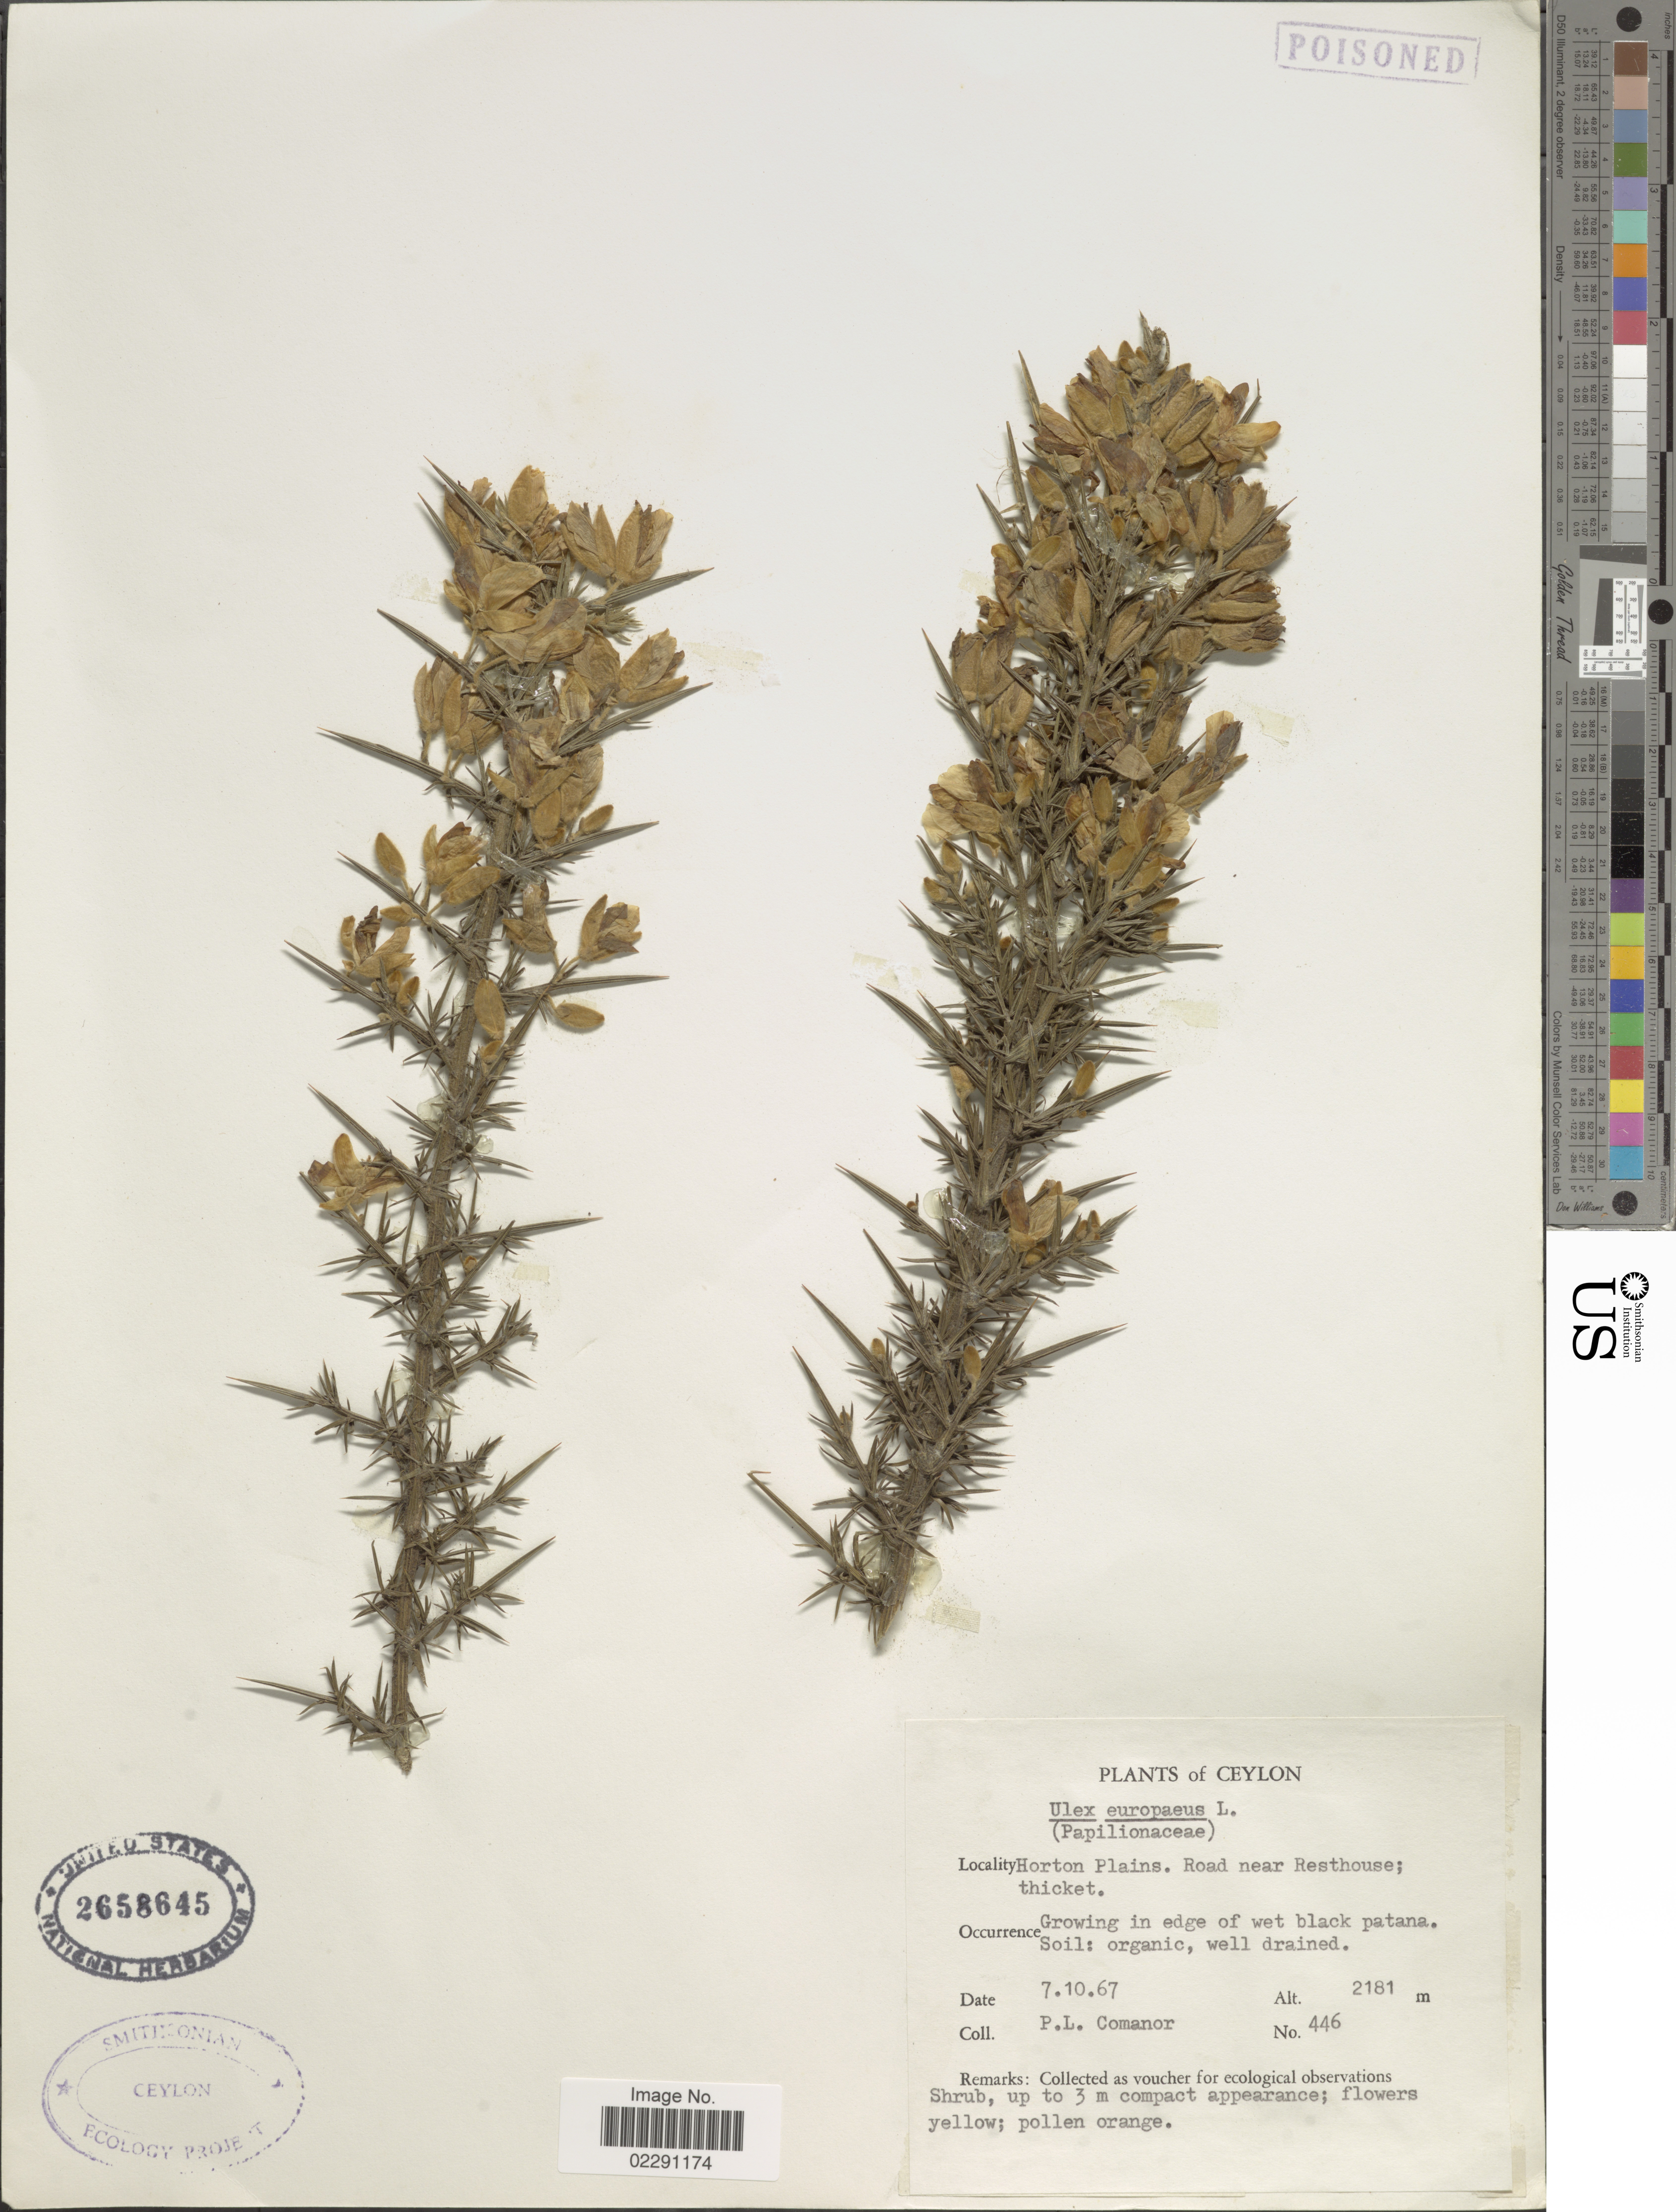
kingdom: Plantae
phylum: Tracheophyta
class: Magnoliopsida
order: Fabales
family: Fabaceae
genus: Ulex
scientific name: Ulex europaeus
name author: L.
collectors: P. Comanor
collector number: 446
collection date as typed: Transcribed d/m/y: 7/10/67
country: Sri Lanka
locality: Ceylon, Horton Plains, road near Resthouse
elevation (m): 2181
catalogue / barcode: US 2658645